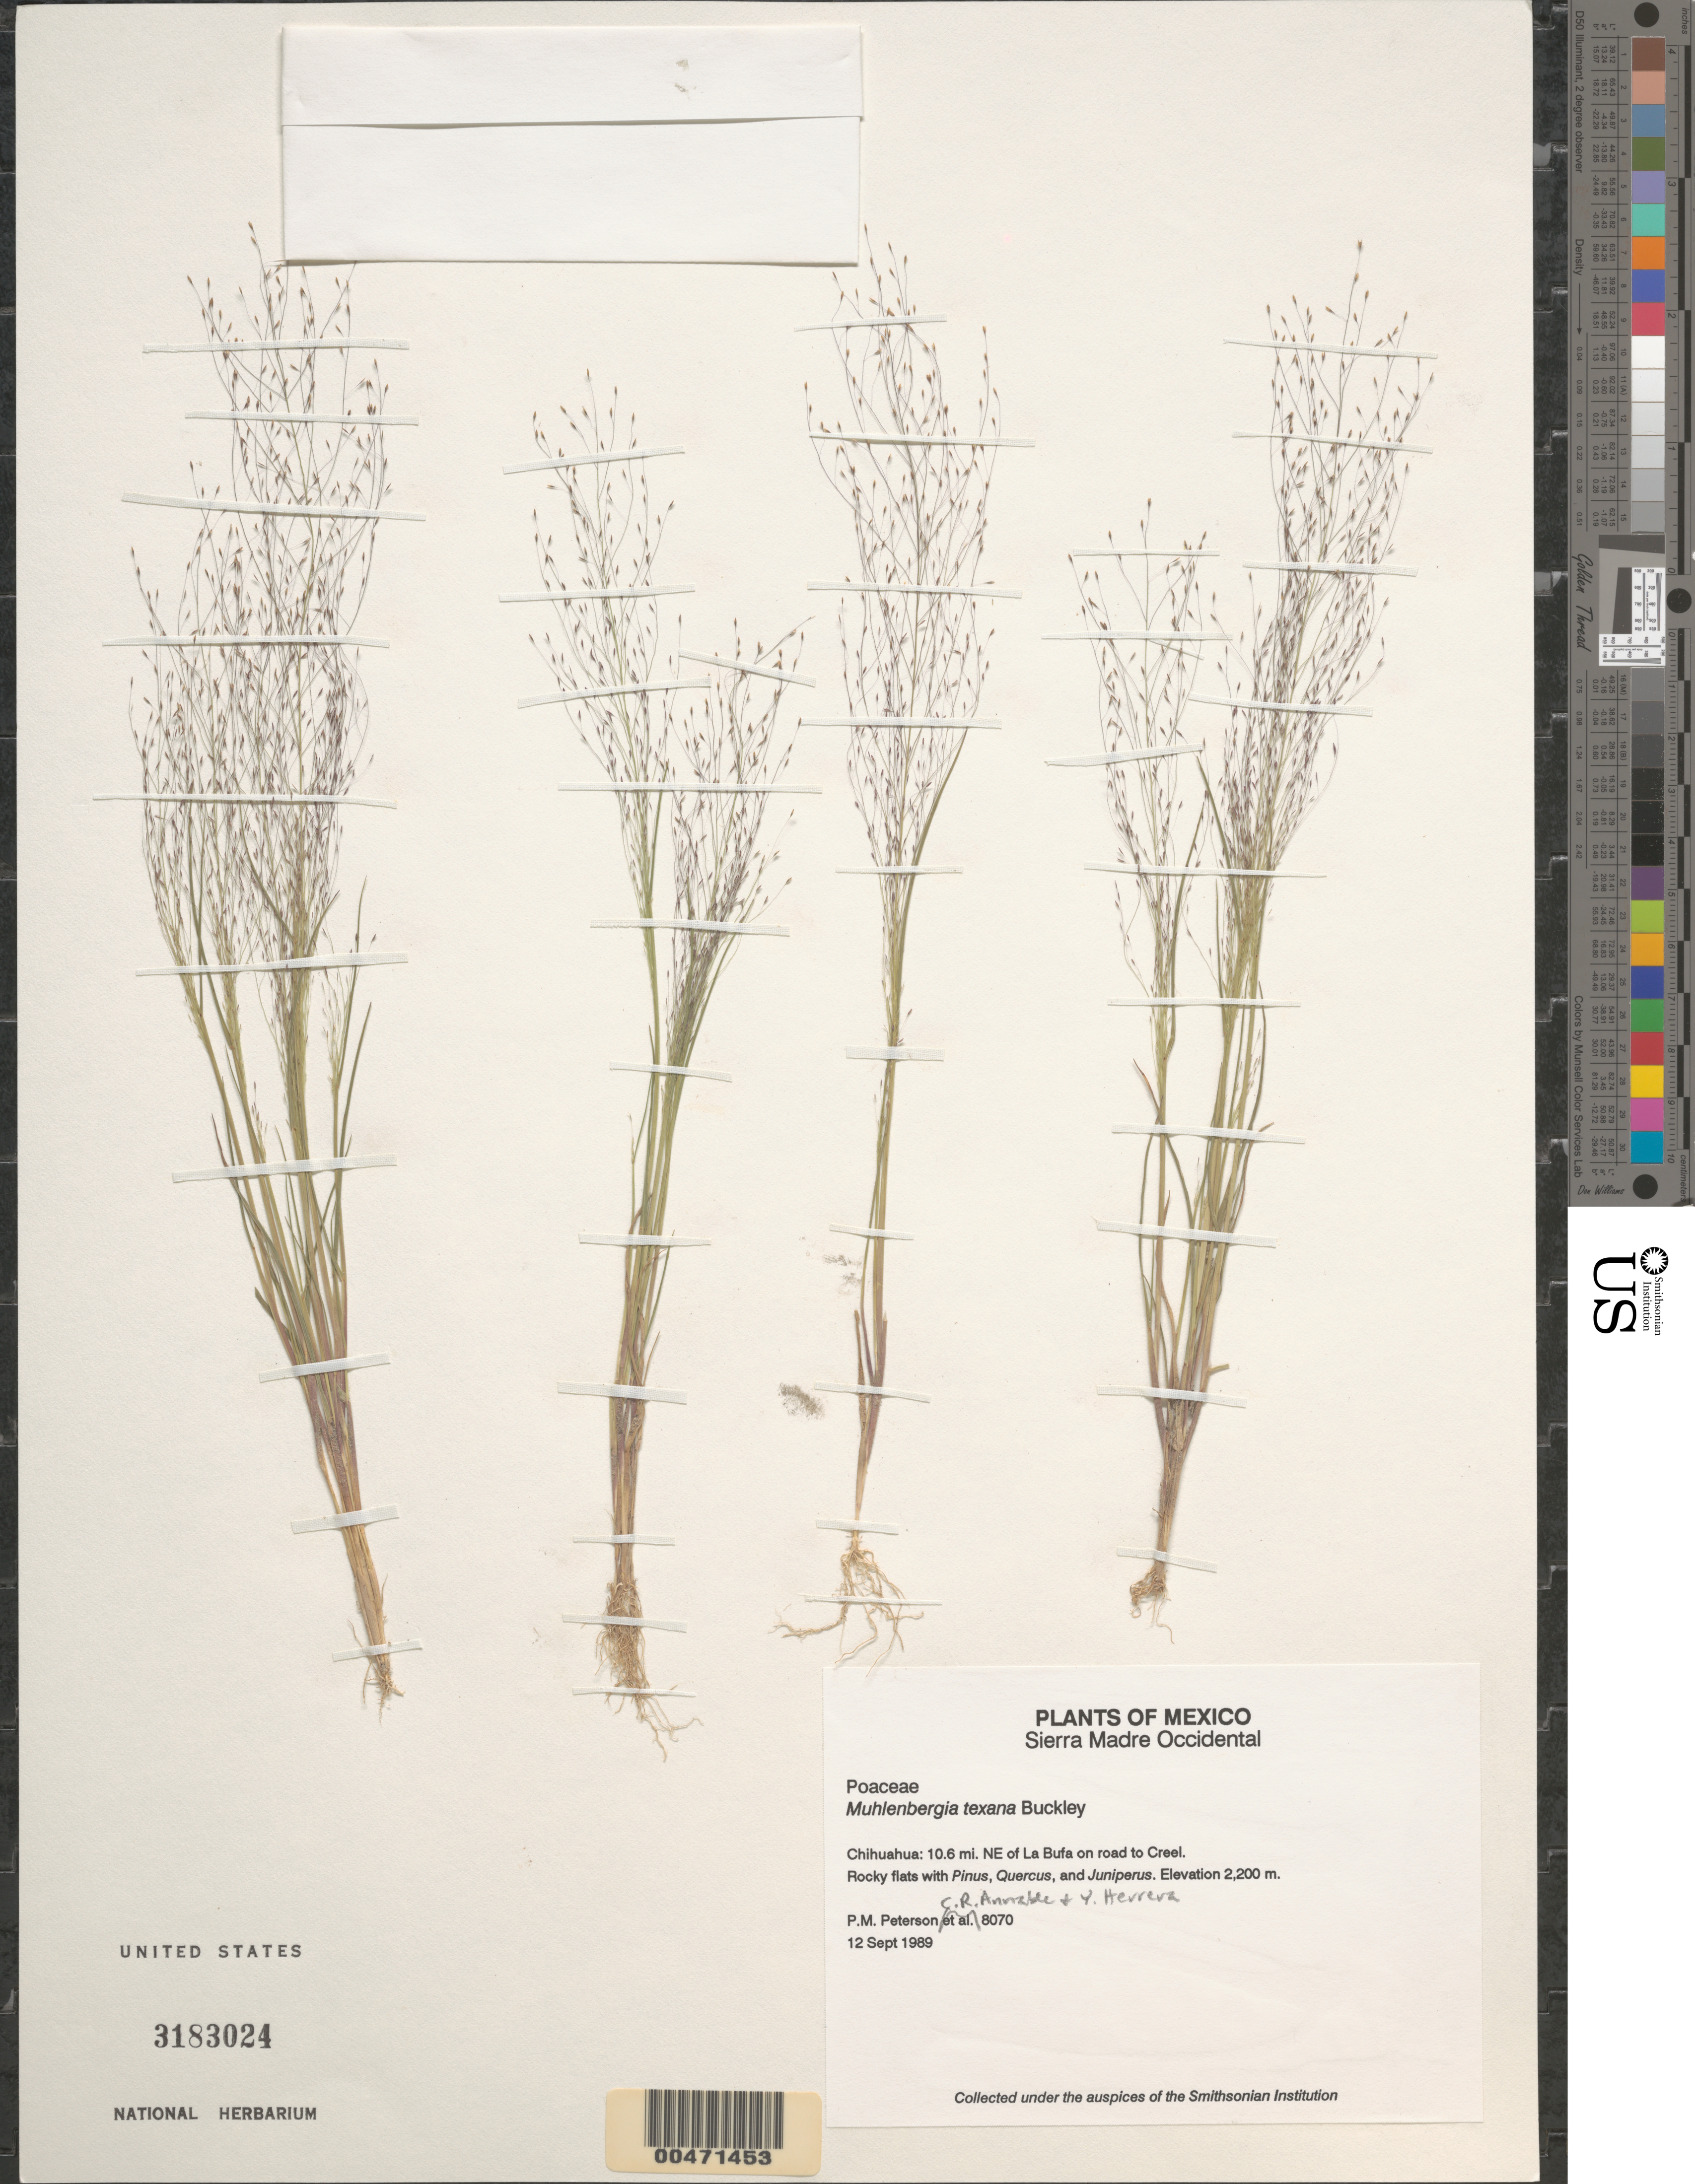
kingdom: Plantae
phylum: Tracheophyta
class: Liliopsida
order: Poales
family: Poaceae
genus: Muhlenbergia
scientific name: Muhlenbergia texana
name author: Buckley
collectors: P. M. Peterson, C. R. Annable & Y. Herrera Arrieta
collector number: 08070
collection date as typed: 12 Sep 1989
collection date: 1989-09-12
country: Mexico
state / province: Chihuahua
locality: Sierra Madre Occidental, 10.6 mi. NE of La Bufa on road to Creel.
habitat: Rocky flats with Pinus, Quercus, and Juniperus.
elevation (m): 2200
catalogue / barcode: US 3183024